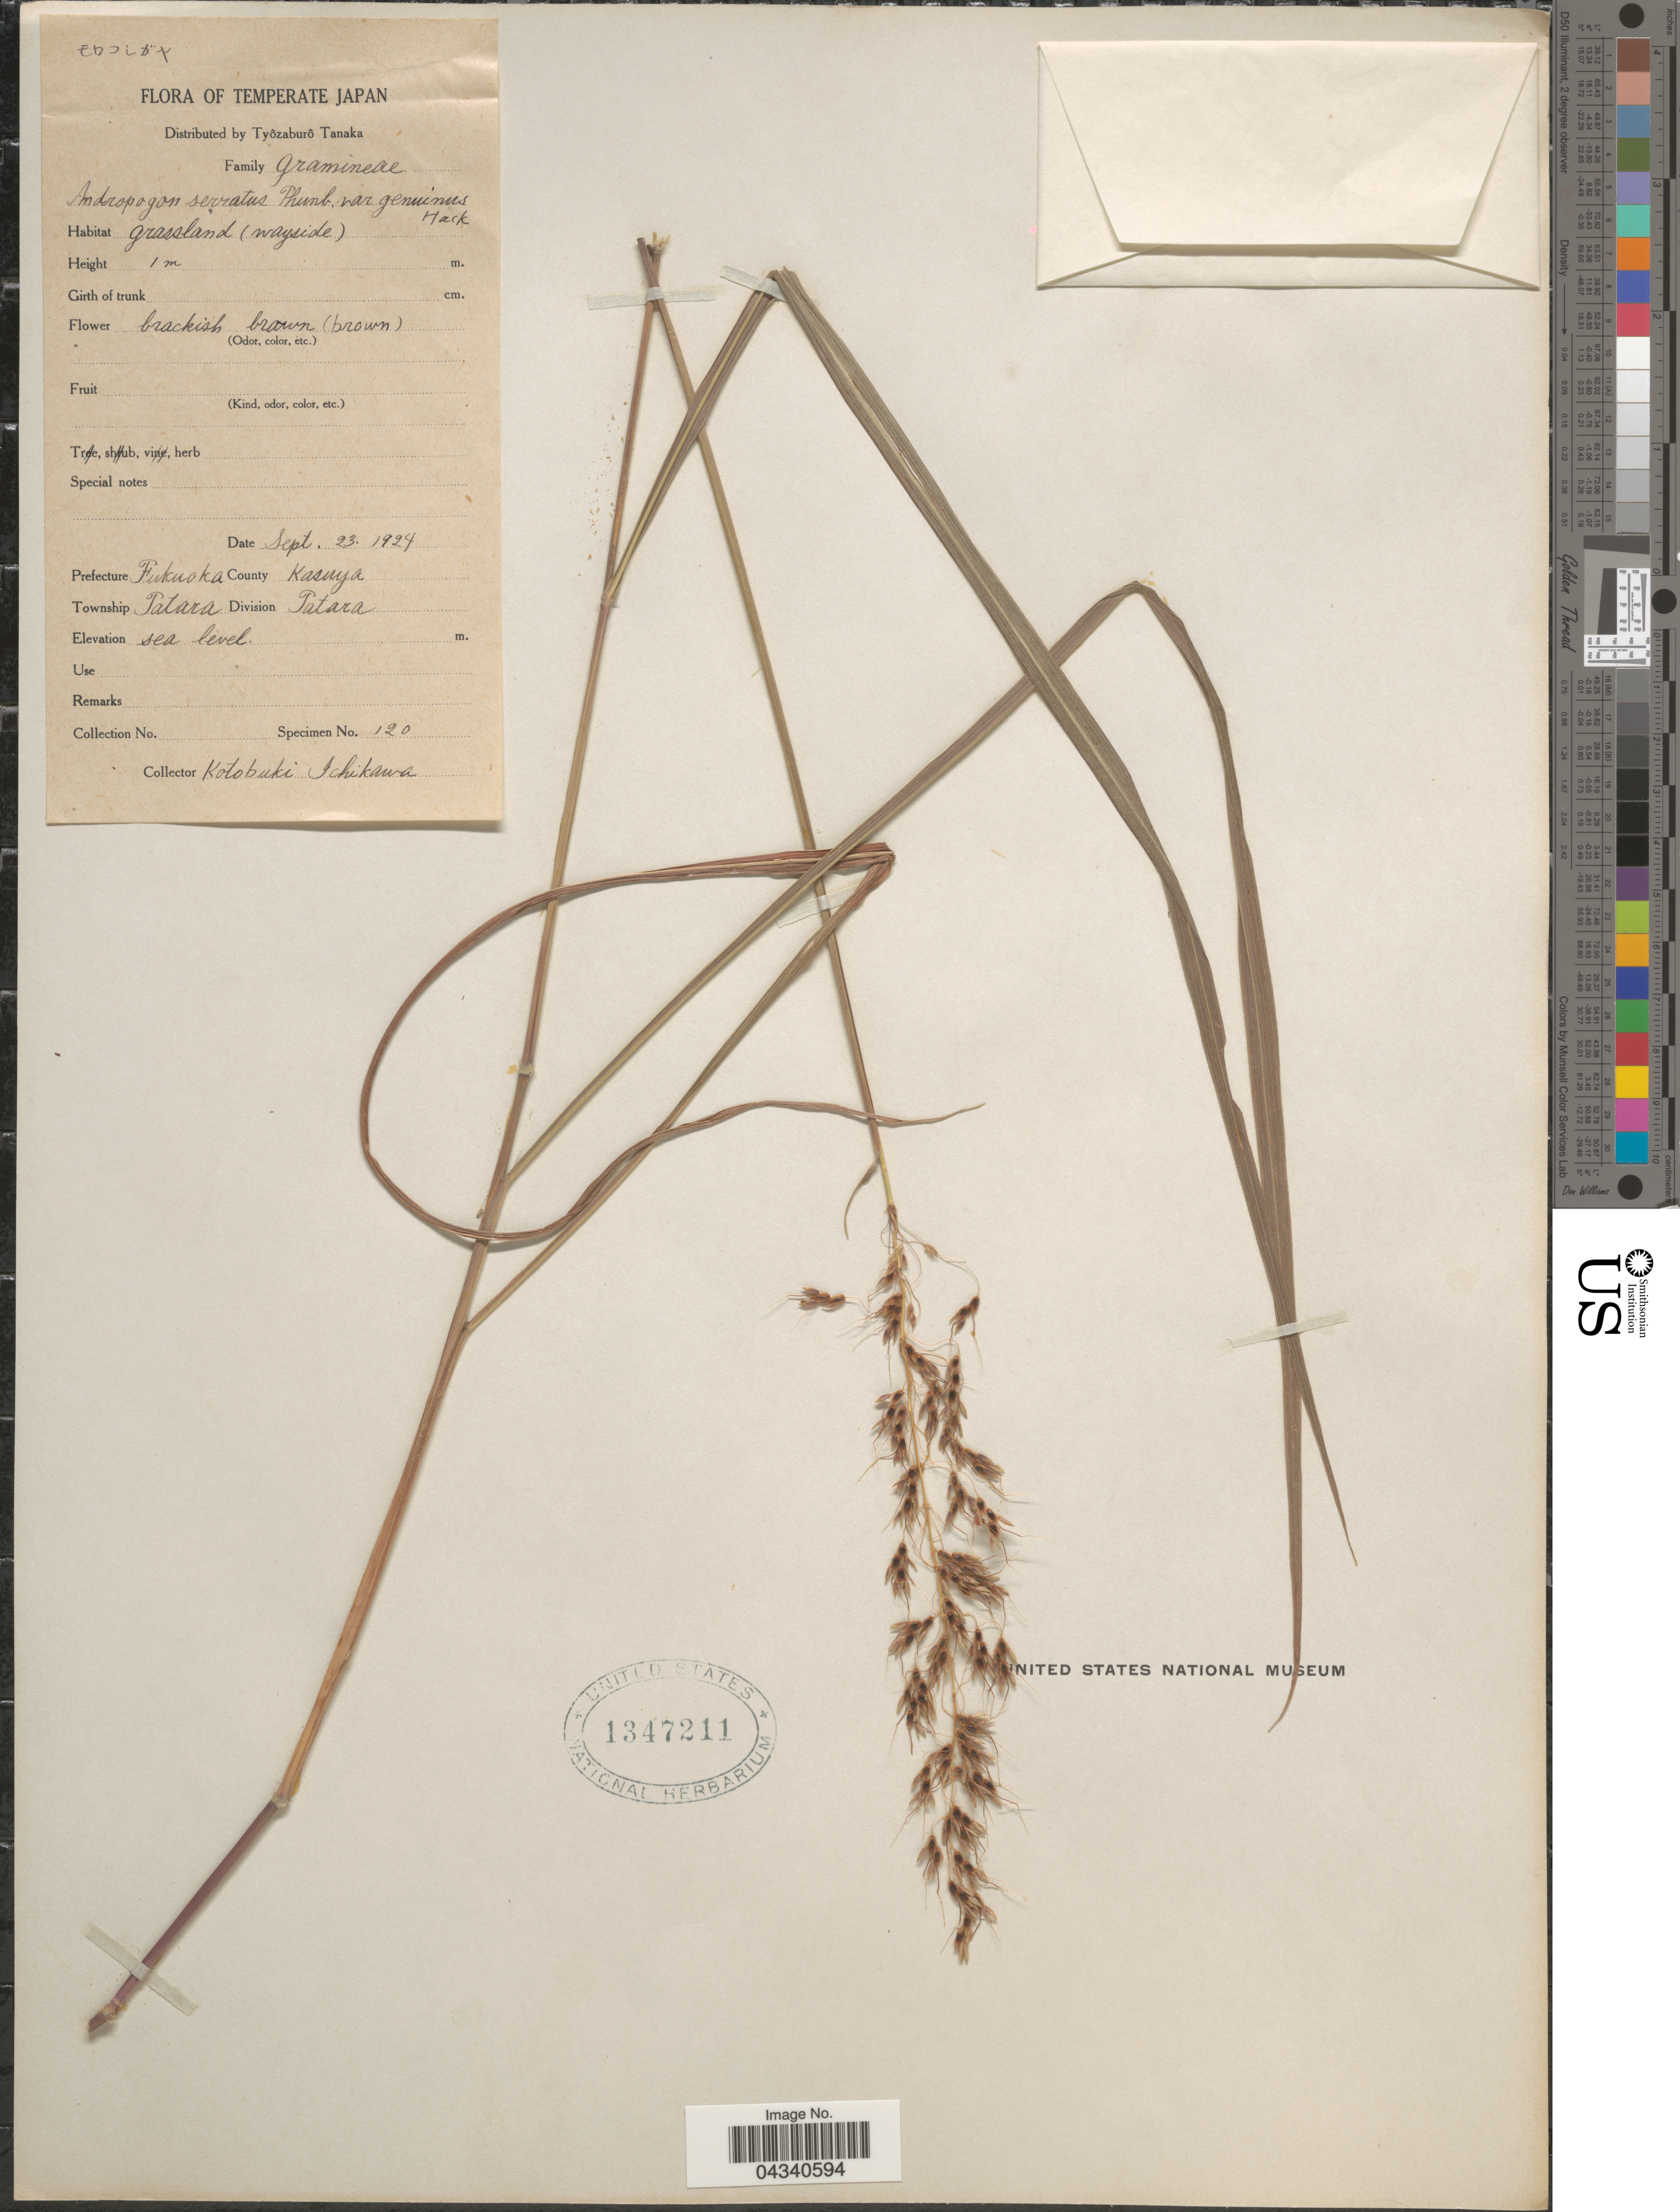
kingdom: Plantae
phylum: Tracheophyta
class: Liliopsida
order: Poales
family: Poaceae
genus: Sorghum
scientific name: Sorghum nitidum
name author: (Vahl) Pers.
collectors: K. Ichikawa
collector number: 120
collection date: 1924-09-23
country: Japan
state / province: Hukuoka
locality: Temperate Japan. Prefecture Fukuoka. County Kasuya. Township Tatara. Division Tatara.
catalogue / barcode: US 1347211